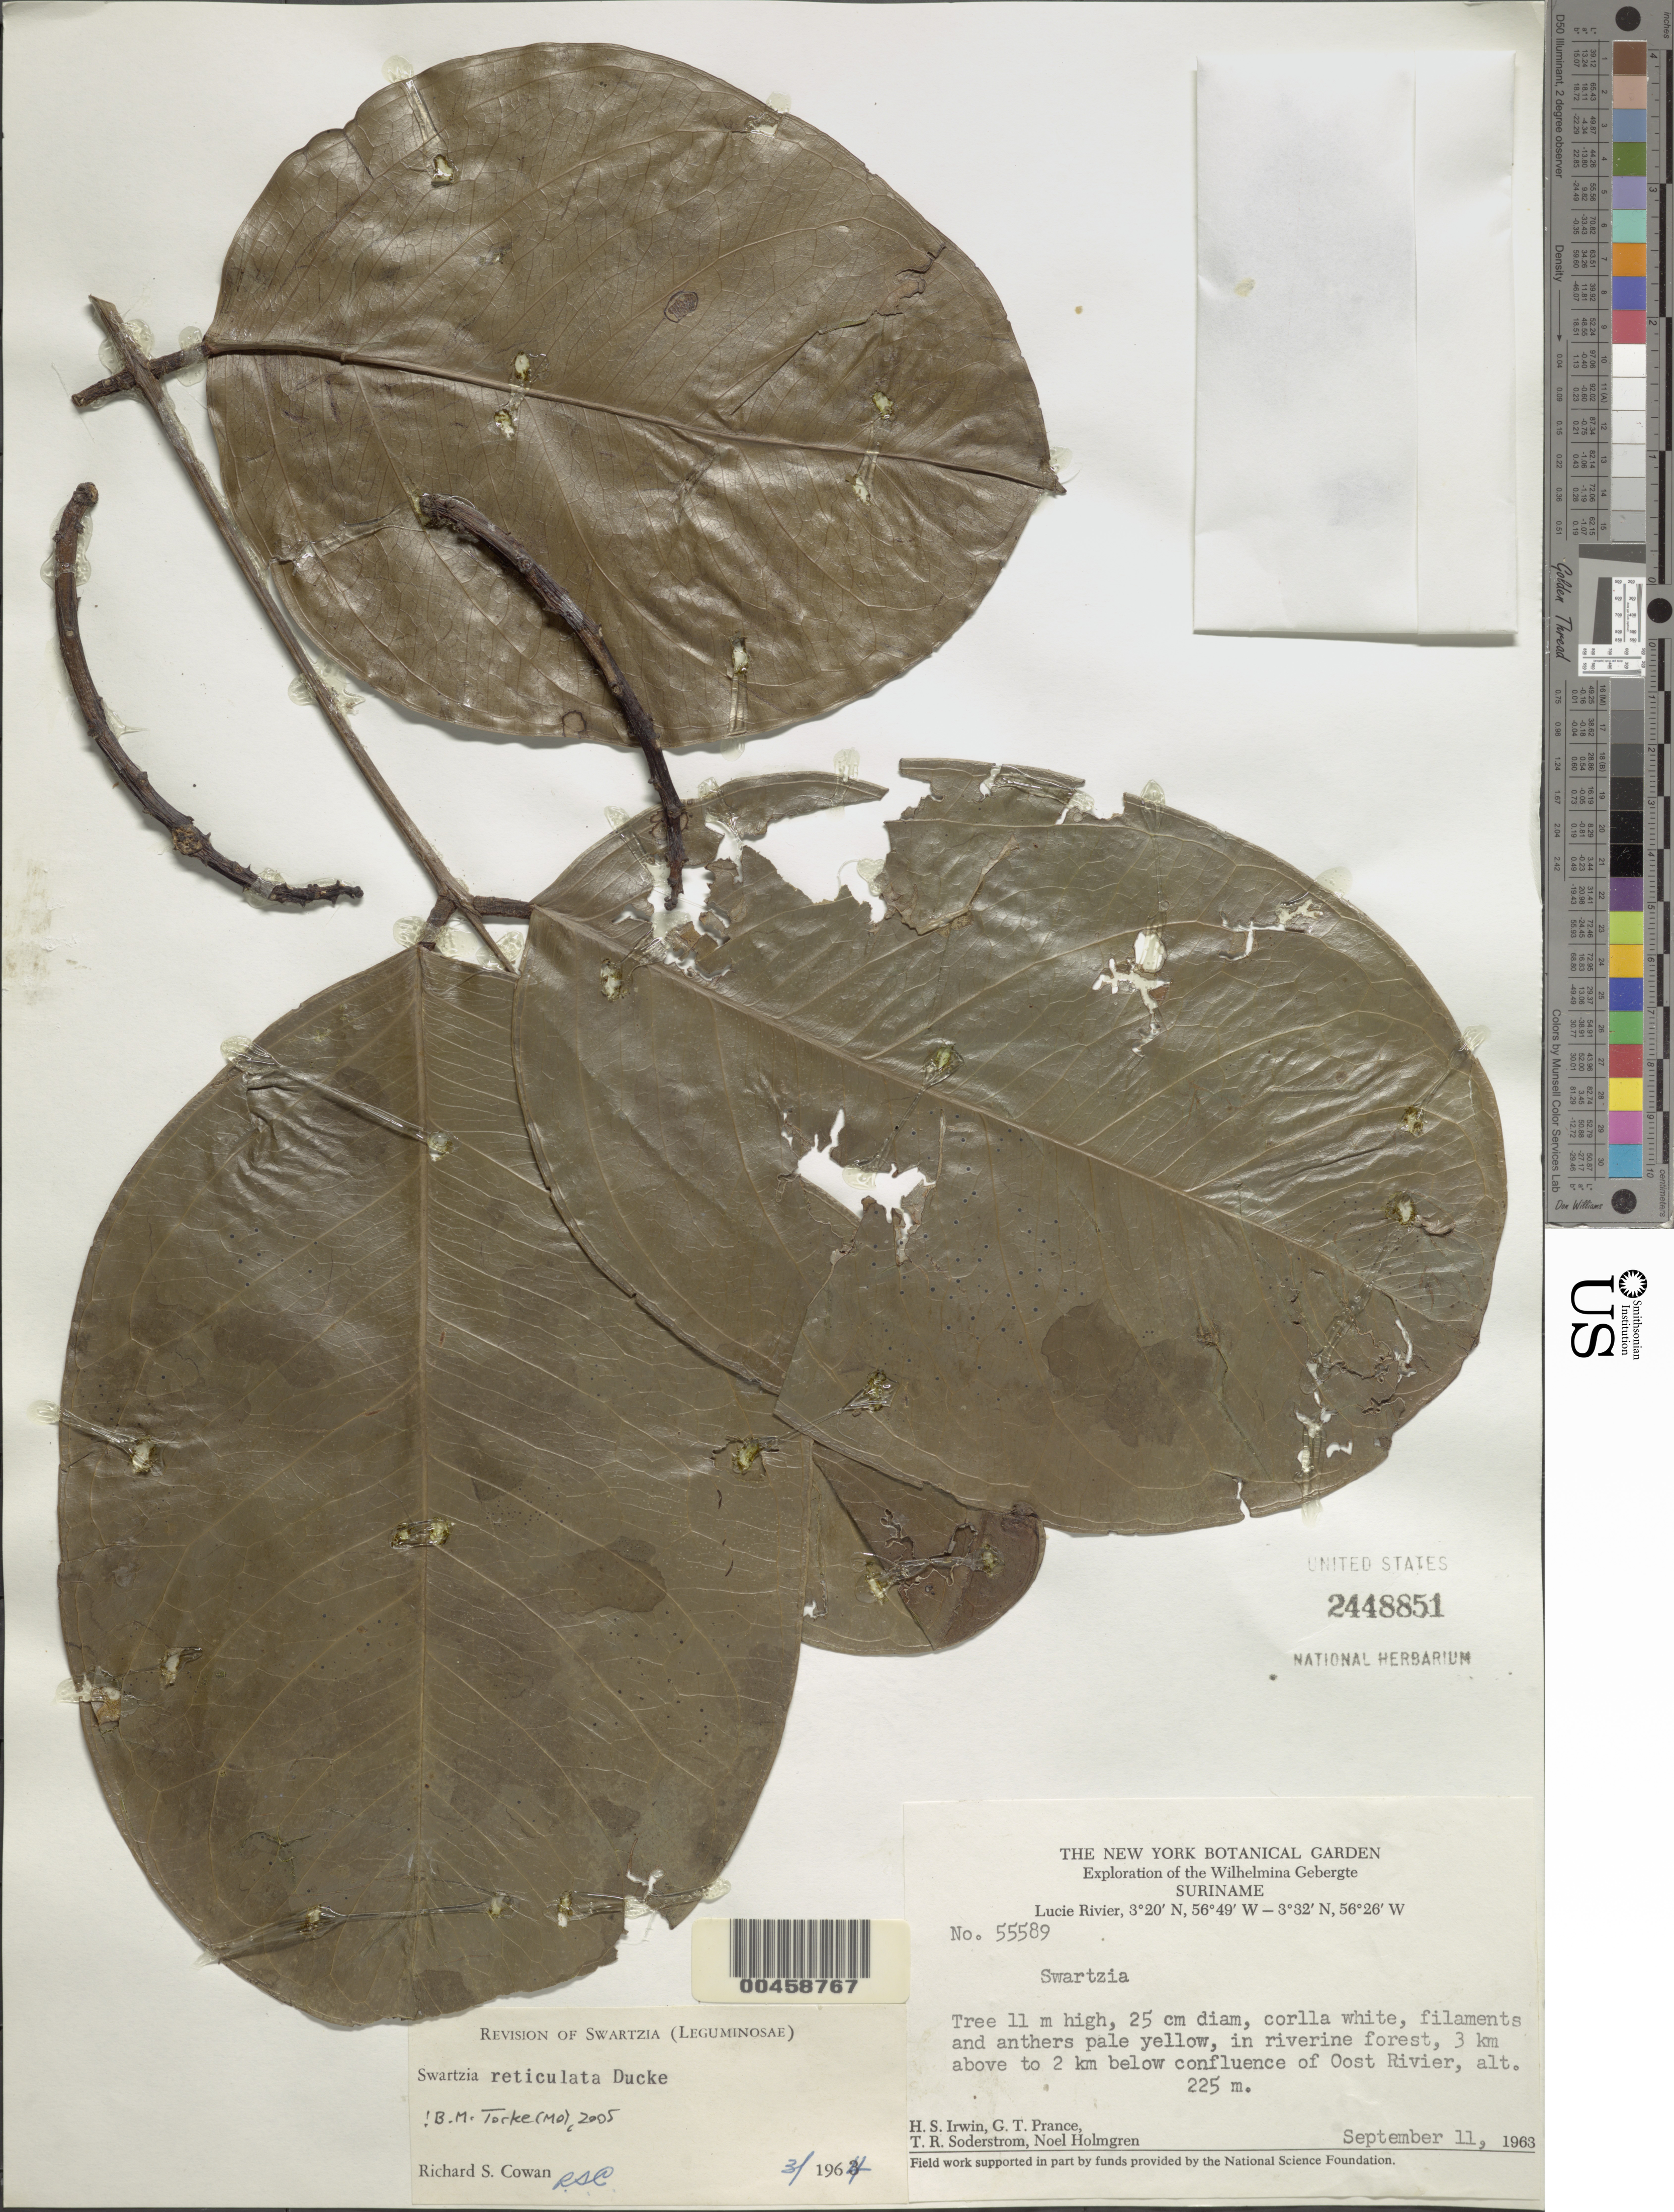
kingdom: Plantae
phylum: Tracheophyta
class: Magnoliopsida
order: Fabales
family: Fabaceae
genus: Swartzia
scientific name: Swartzia reticulata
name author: Ducke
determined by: Cowan, R. S.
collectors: H. Irwin, G. T. Prance, T. R. Soderstrom & N. H. Holmgren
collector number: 55589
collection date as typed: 11 Sep 1963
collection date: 1963-09-11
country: Suriname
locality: Oost river, 3 km above to 2 km below confluence of; lucie river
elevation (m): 225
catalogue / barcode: US 2448851